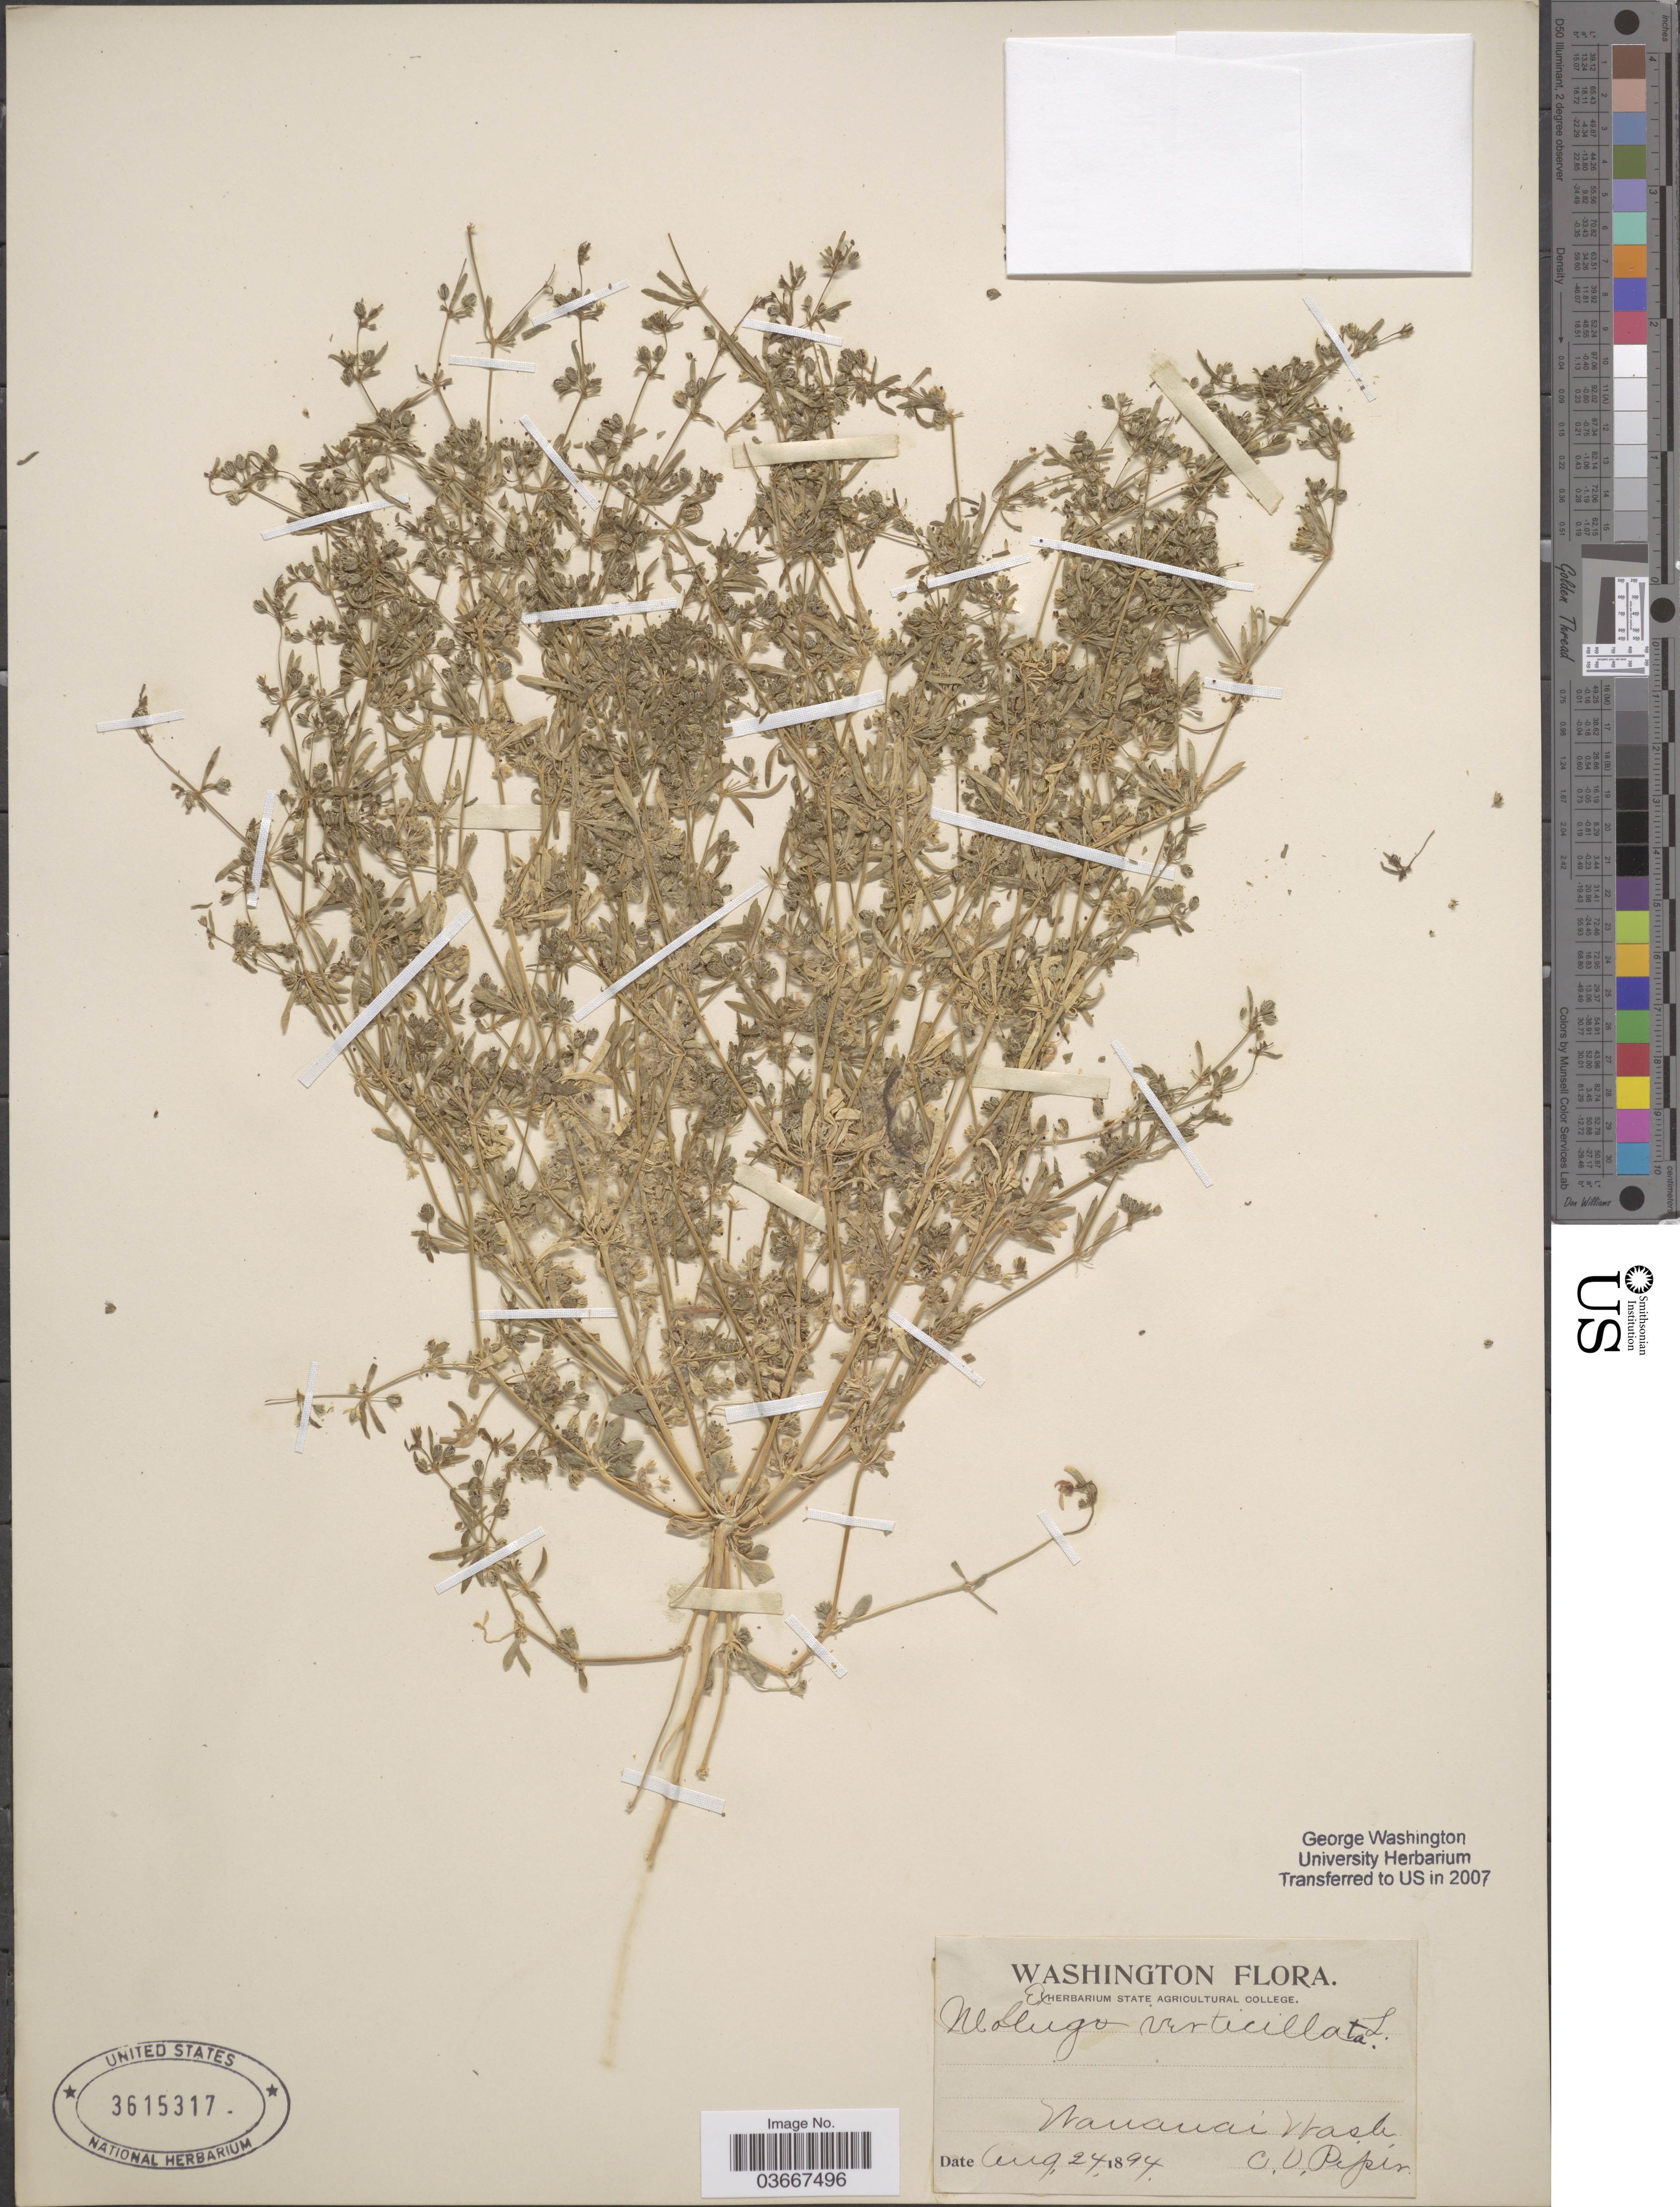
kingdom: Plantae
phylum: Tracheophyta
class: Magnoliopsida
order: Caryophyllales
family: Molluginaceae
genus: Mollugo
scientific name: Mollugo verticillata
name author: L.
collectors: C. V. Piper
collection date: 1894-08-24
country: United States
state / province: Washington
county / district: Whitman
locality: Wawawai.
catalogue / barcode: US 3615317